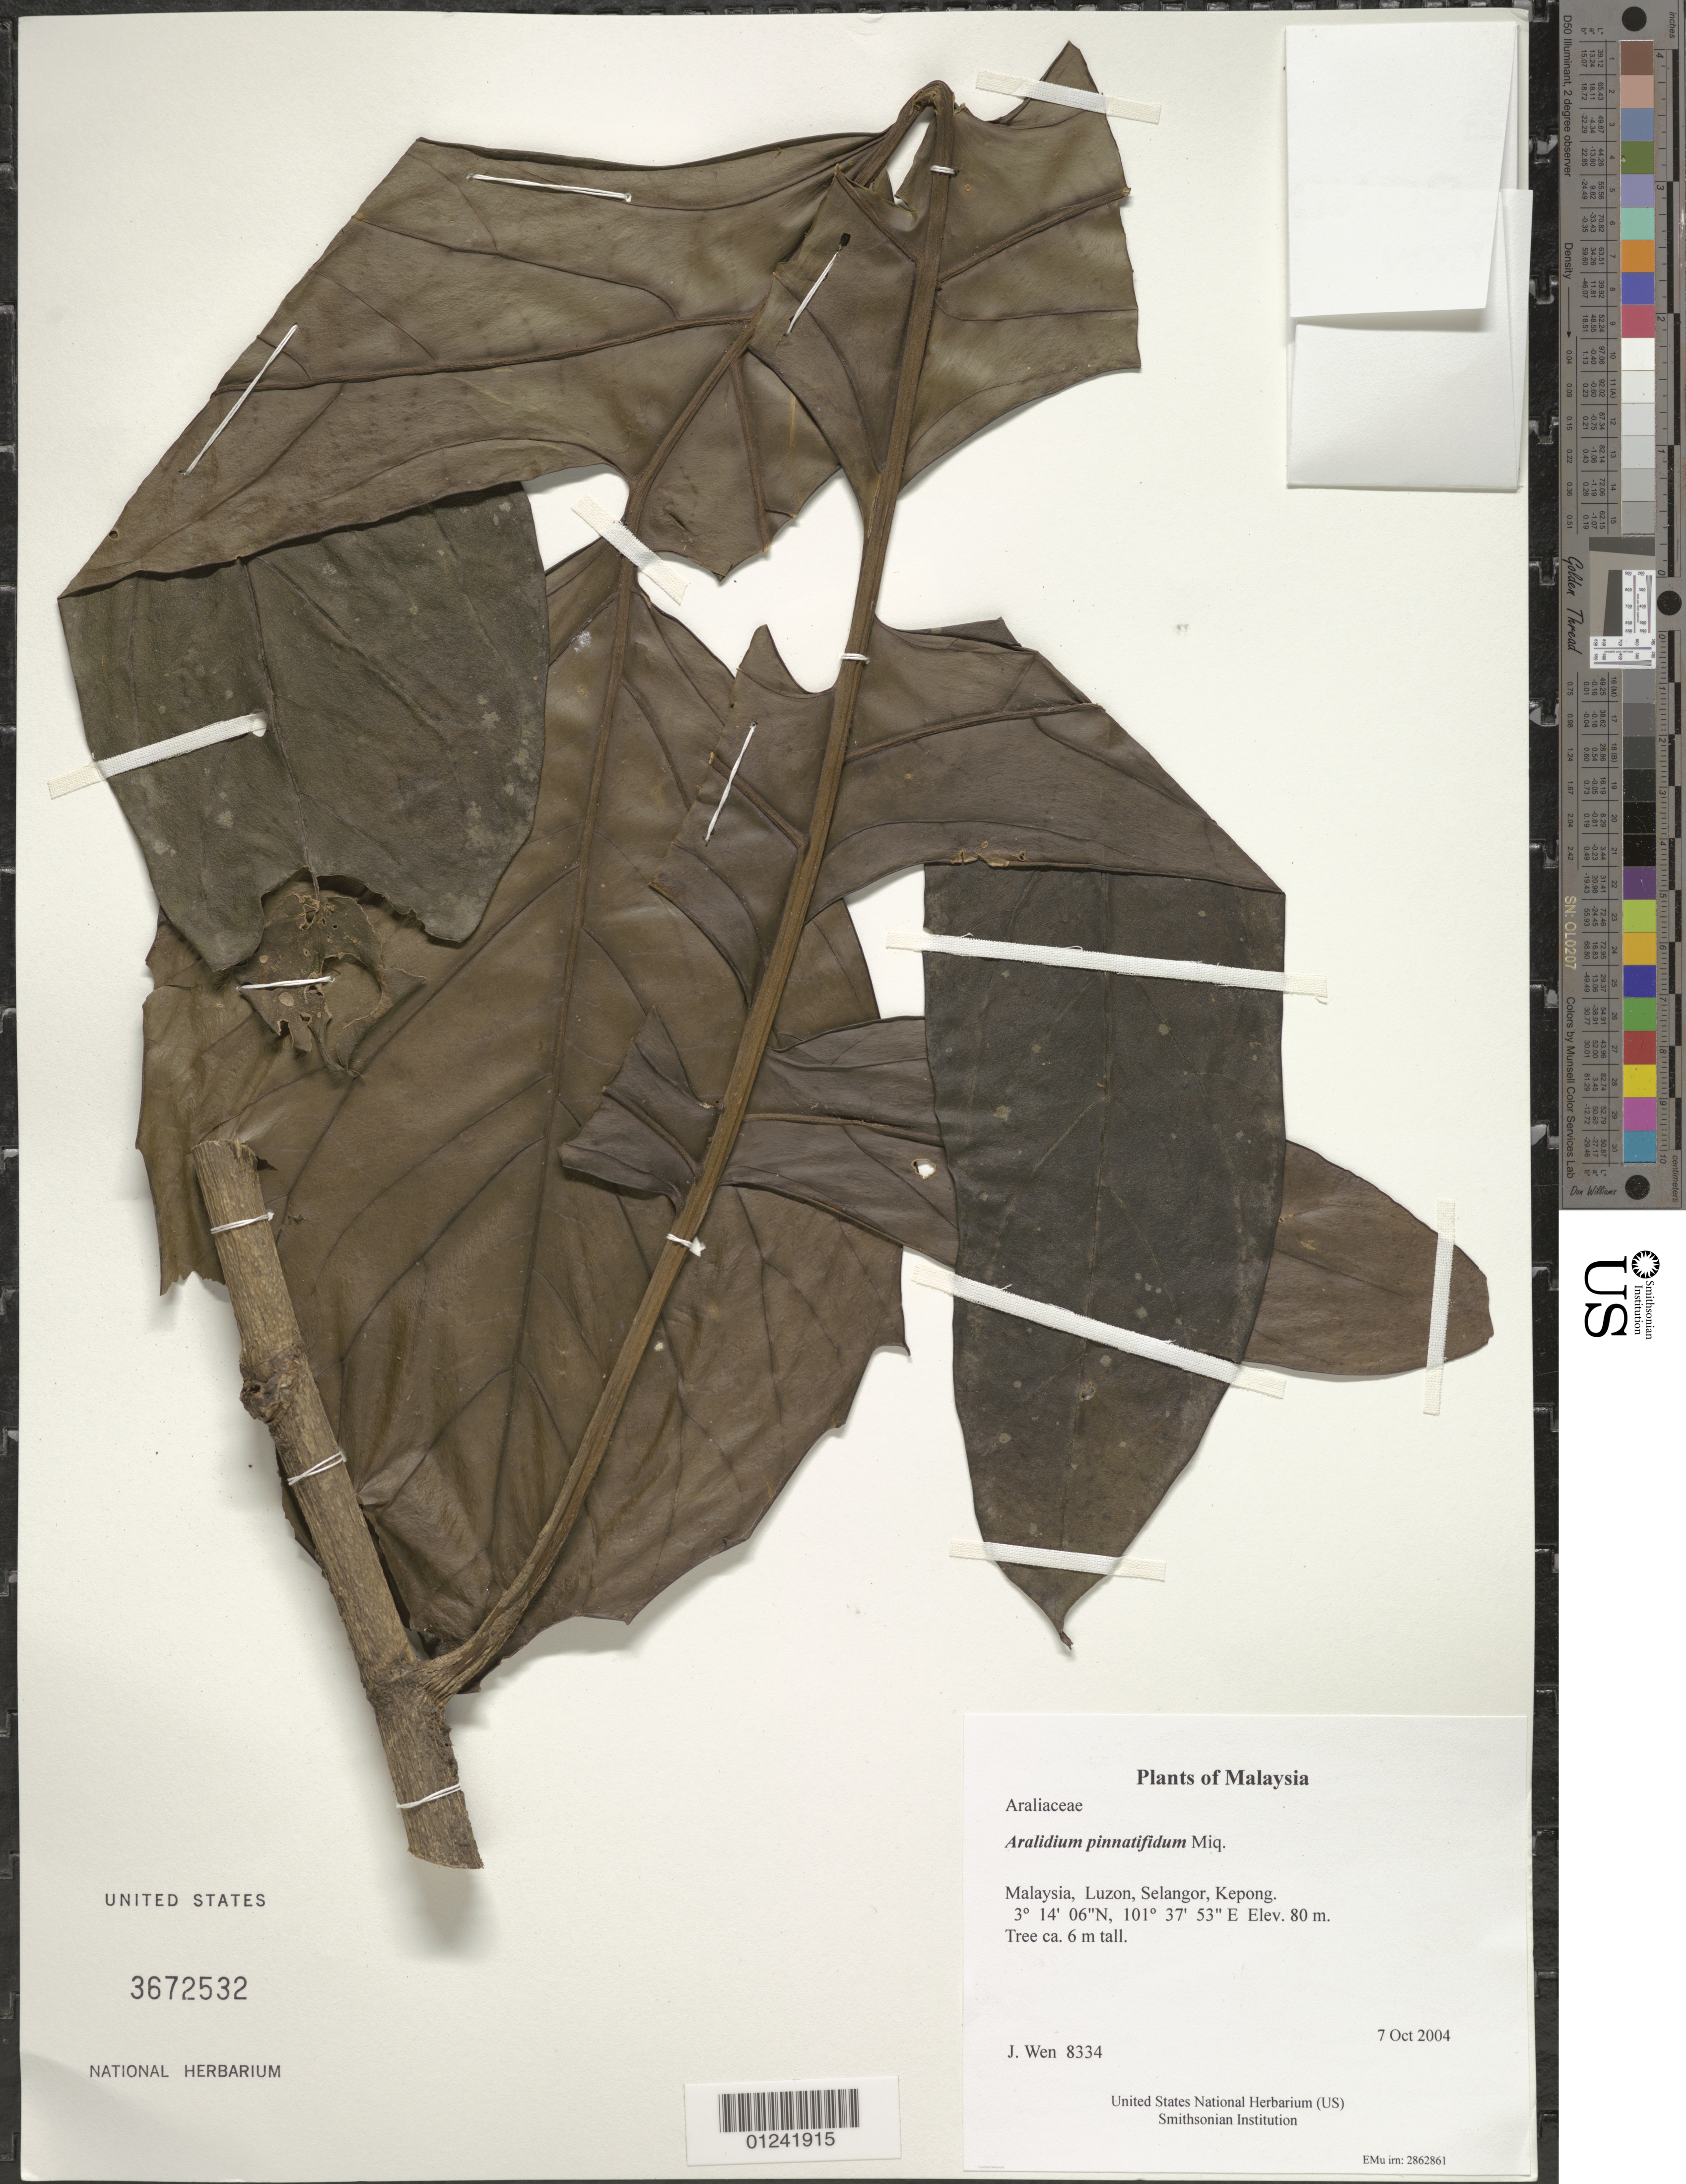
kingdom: Plantae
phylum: Tracheophyta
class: Magnoliopsida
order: Apiales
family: Torricelliaceae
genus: Aralidium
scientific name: Aralidium pinnatifidum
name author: Miq.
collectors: J. Wen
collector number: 8334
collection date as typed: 7 Oct 2004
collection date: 2004-10-07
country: Malaysia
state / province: Selangor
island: Luzon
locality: Kepong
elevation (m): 80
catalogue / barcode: US 3672532